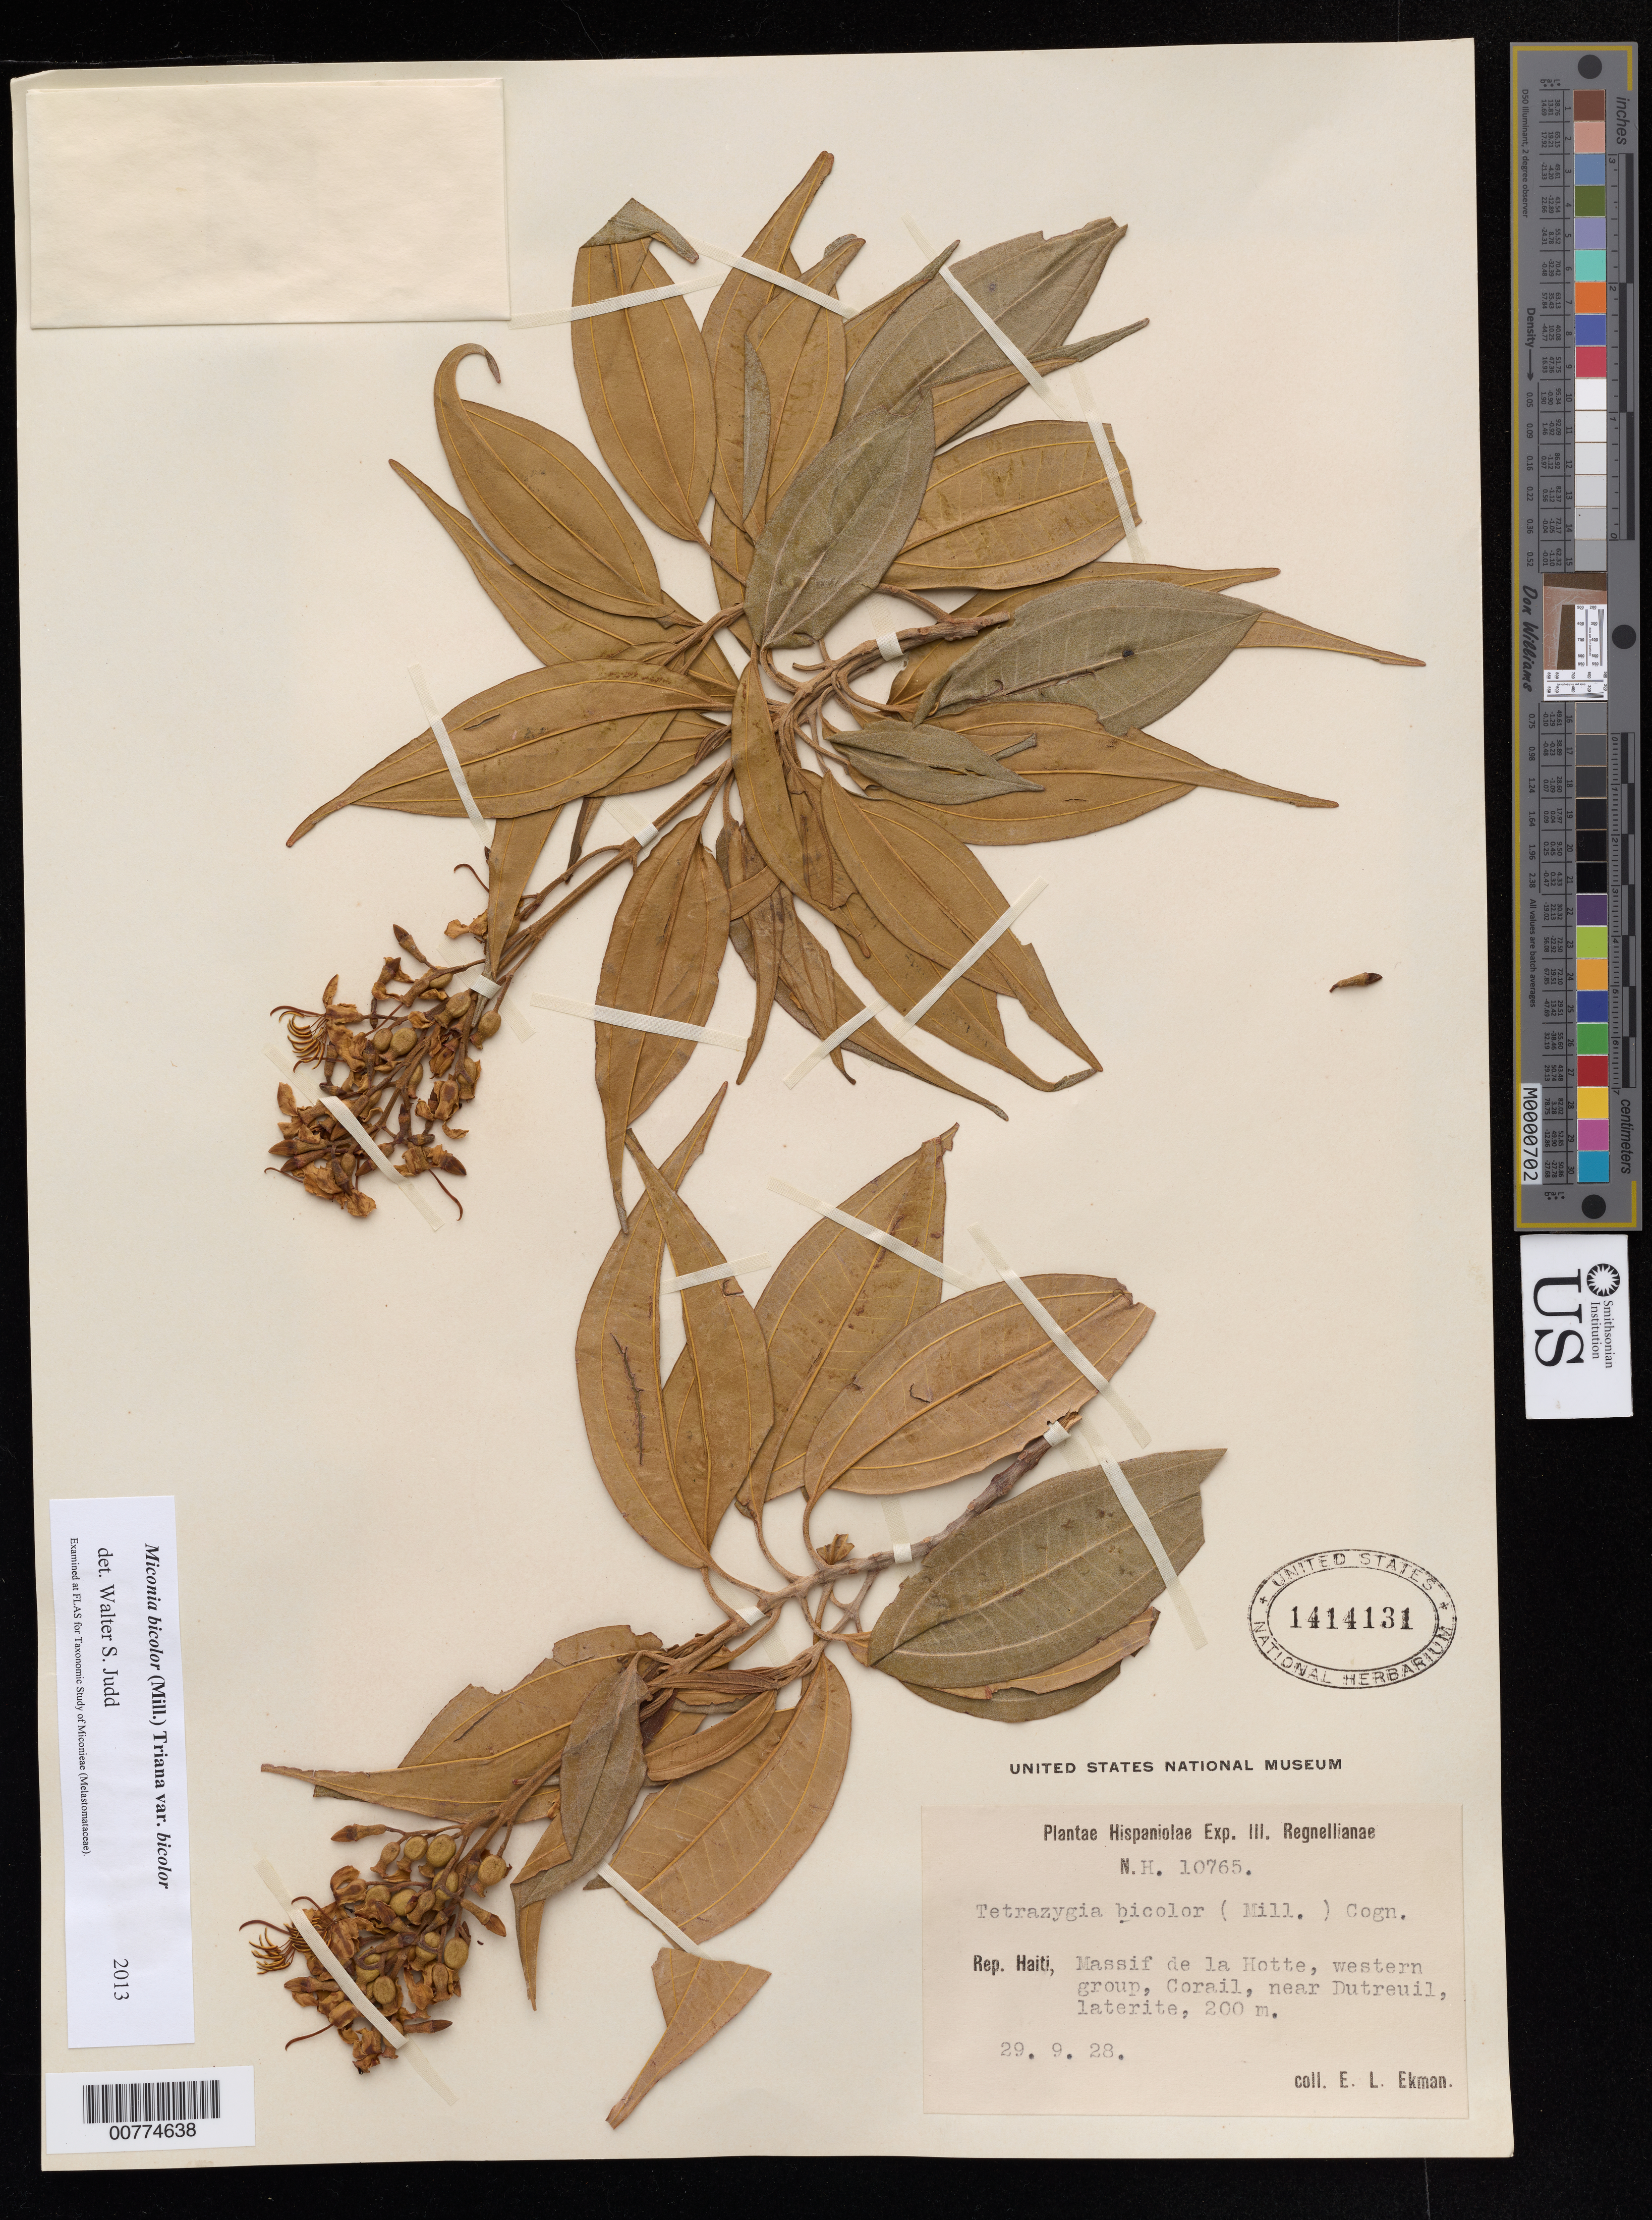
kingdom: Plantae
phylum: Tracheophyta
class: Magnoliopsida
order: Myrtales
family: Melastomataceae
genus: Miconia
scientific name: Miconia bicolor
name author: (Mill.) Triana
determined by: Judd, Walter S.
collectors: E. L. Ekman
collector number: H 10765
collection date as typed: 29 Sep 1928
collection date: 1928-09-29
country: Haiti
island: Hispaniola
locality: Massif de la Hotte, western group, Corail, near Dutreuil.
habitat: Laterite.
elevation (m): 200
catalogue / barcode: US 1414131